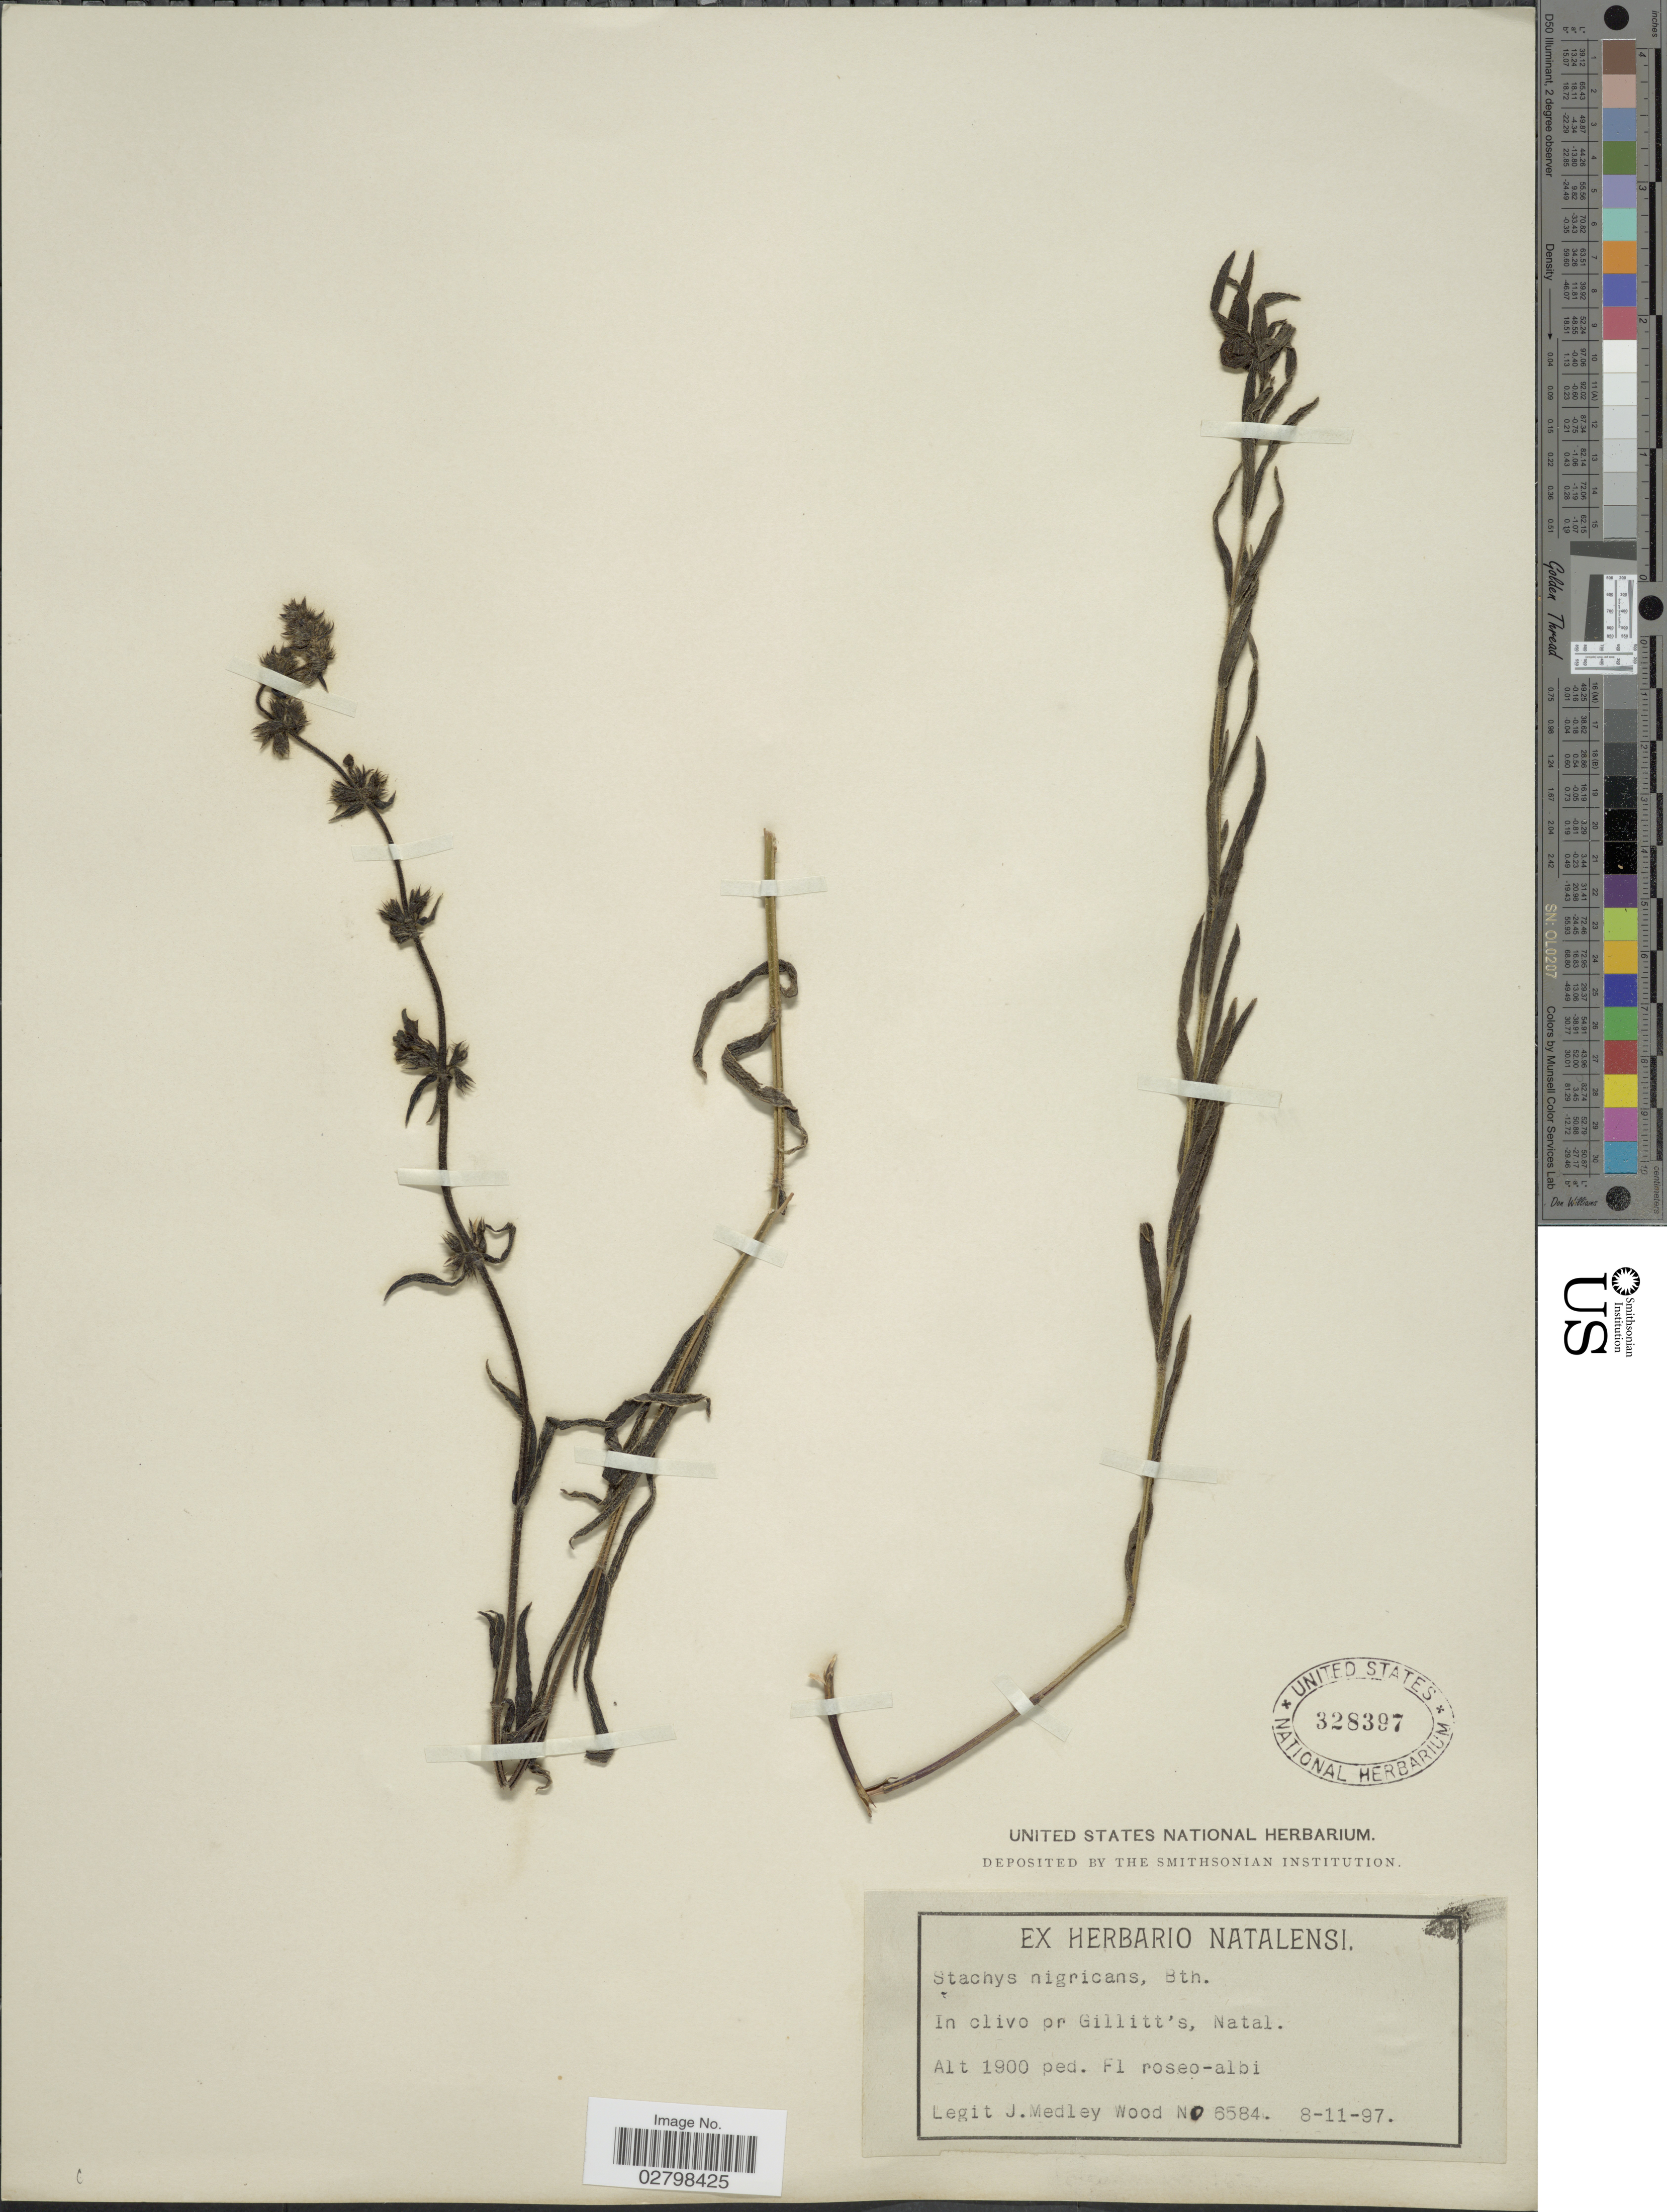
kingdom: Plantae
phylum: Tracheophyta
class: Magnoliopsida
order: Lamiales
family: Lamiaceae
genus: Stachys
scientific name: Stachys nigricans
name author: Benth.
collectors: J. Medley Wood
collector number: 6584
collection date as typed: Transcribed d/m/y: 8/11/97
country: South Africa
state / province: KwaZulu-Natal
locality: In clivo pr Gillitt's, Natal.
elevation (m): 579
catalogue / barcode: US 328397